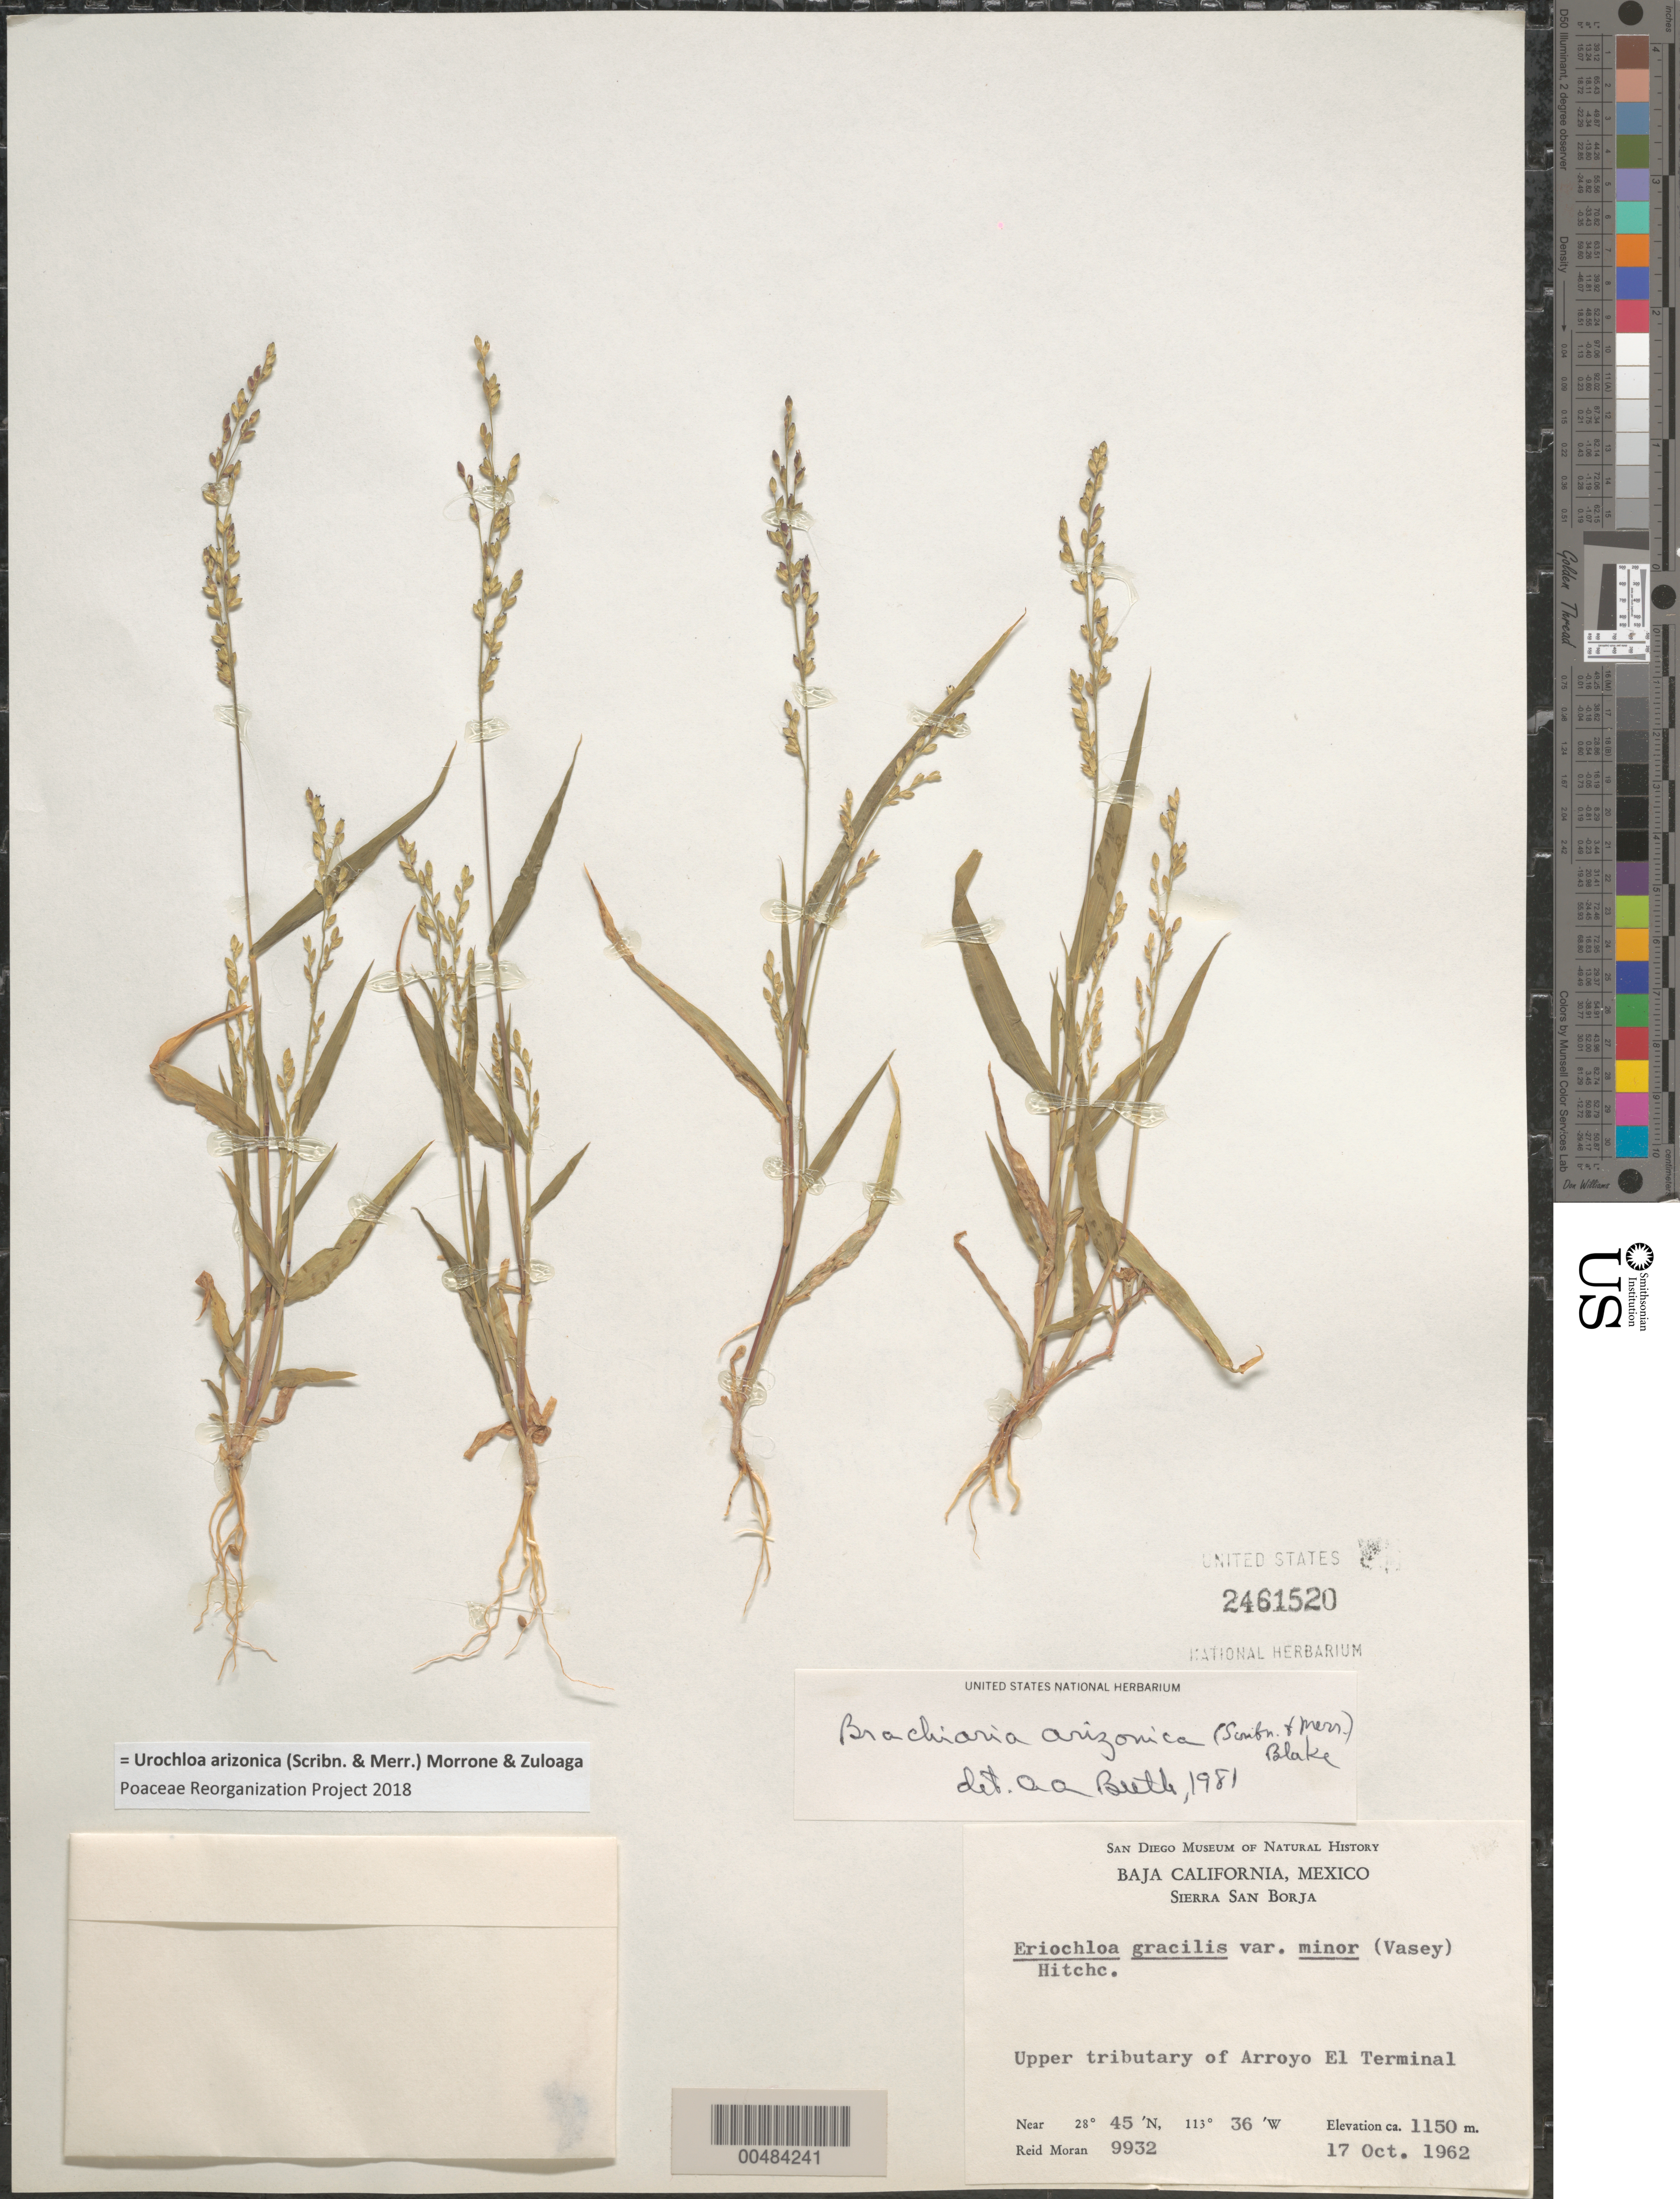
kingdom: Plantae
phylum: Tracheophyta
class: Liliopsida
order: Poales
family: Poaceae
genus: Brachiaria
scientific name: Brachiaria arizonicum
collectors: R. V. Moran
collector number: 9932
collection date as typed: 17 Oct 1962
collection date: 1962-10-17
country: Mexico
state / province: Baja California Norte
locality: Sierra San Borja, upper tributary of Arroyo El Terminal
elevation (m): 1150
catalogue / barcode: US 2461520